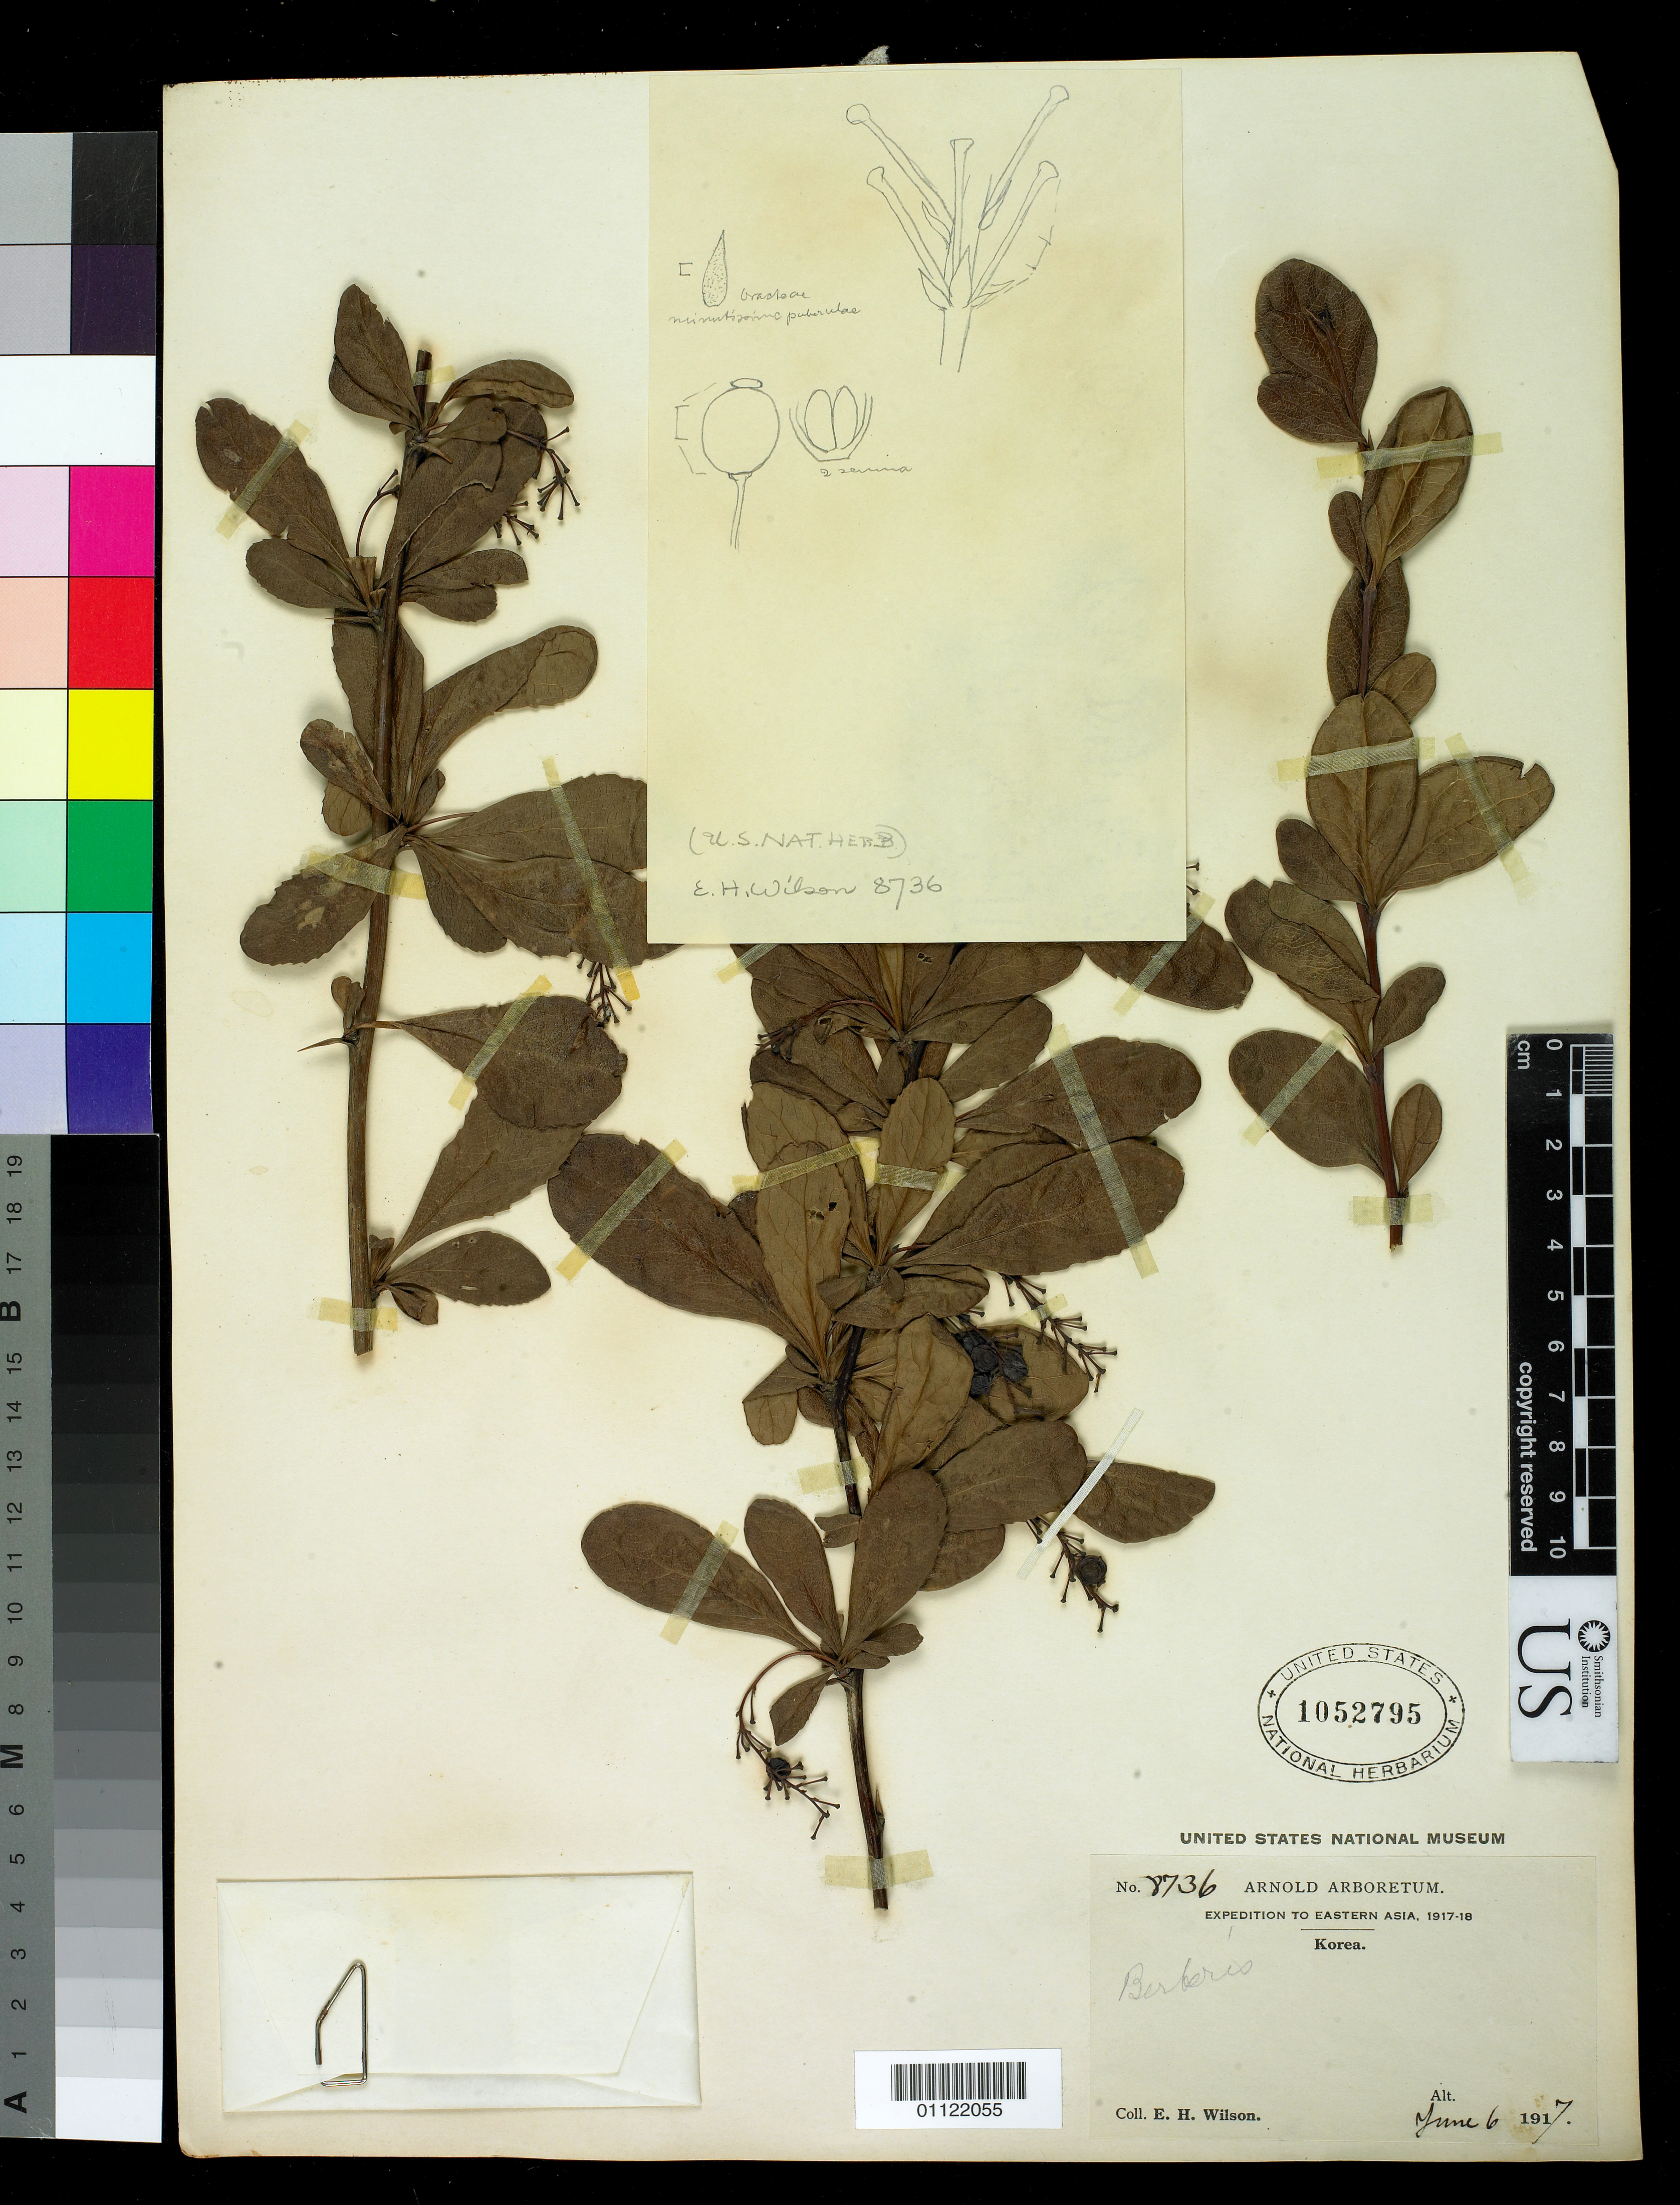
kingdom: Plantae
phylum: Tracheophyta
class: Magnoliopsida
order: Ranunculales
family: Berberidaceae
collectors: E. H. Wilson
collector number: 8736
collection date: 1917-06-06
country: North Korea / South Korea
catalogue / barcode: US 1052795